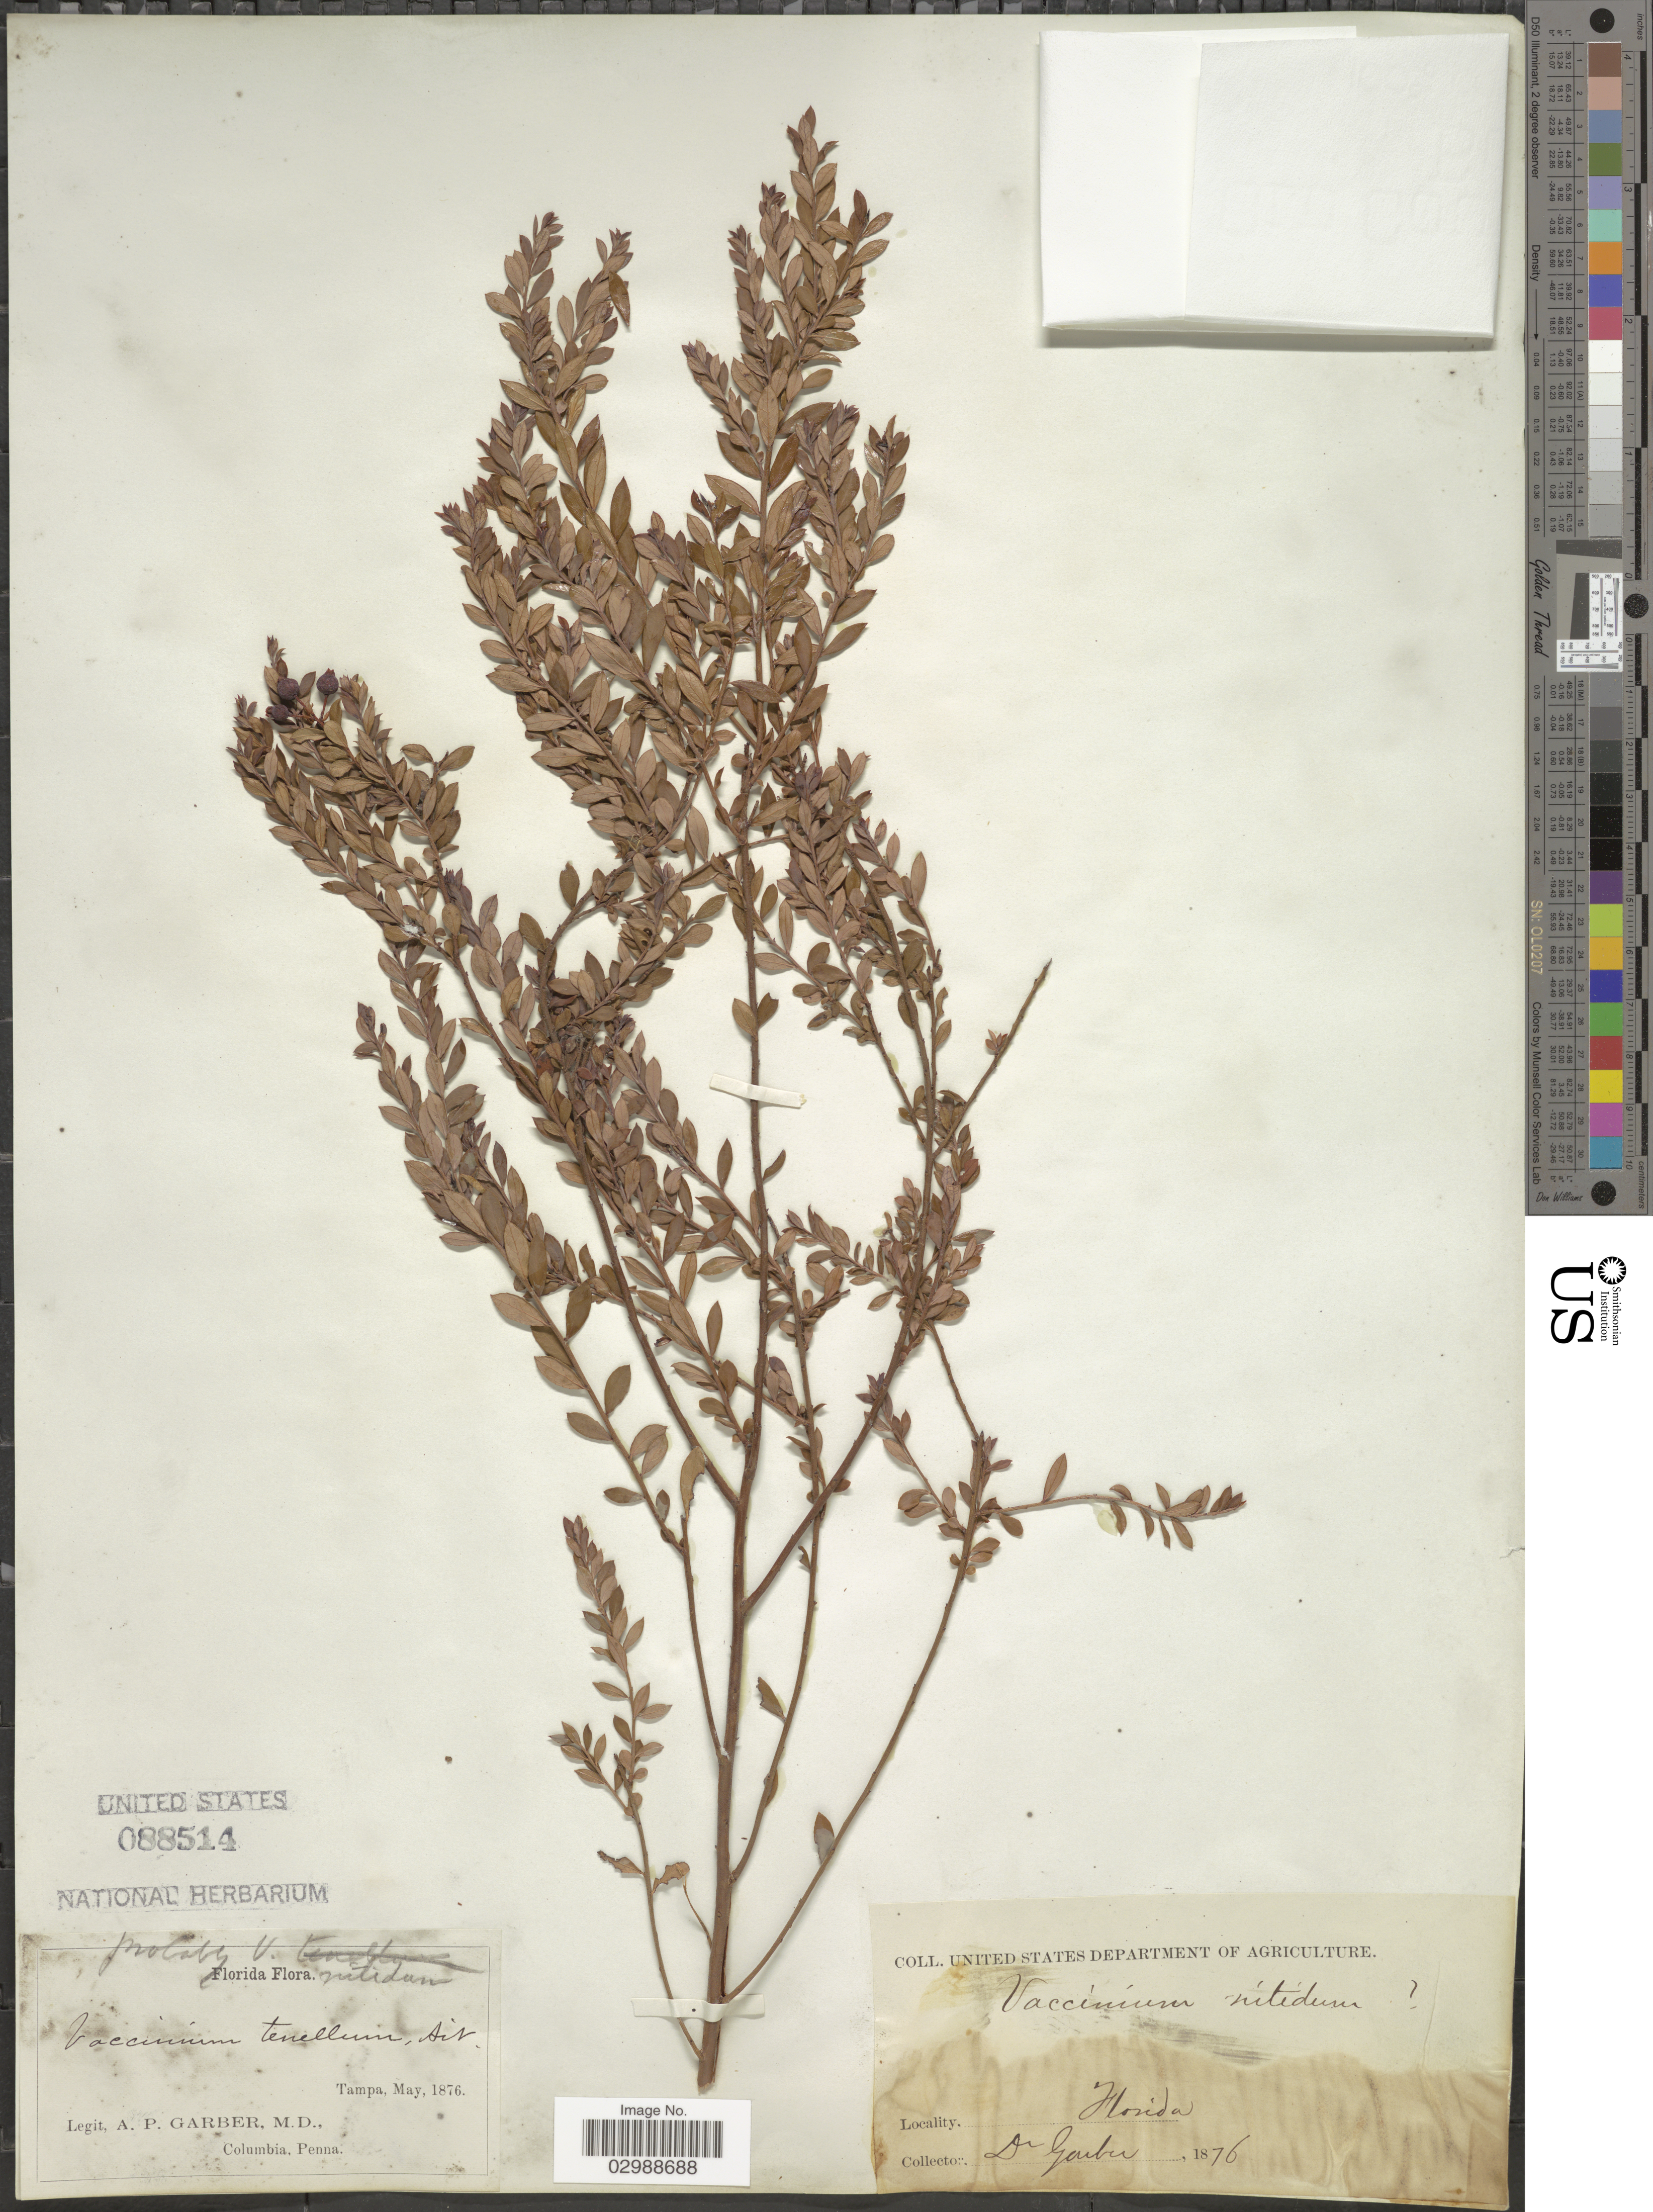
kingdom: Plantae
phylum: Tracheophyta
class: Magnoliopsida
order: Ericales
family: Ericaceae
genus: Vaccinium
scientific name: Vaccinium myrsinites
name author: Lam.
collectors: A. P. Garber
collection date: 1876-05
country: United States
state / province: Florida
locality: Tampa.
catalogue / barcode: US 88514